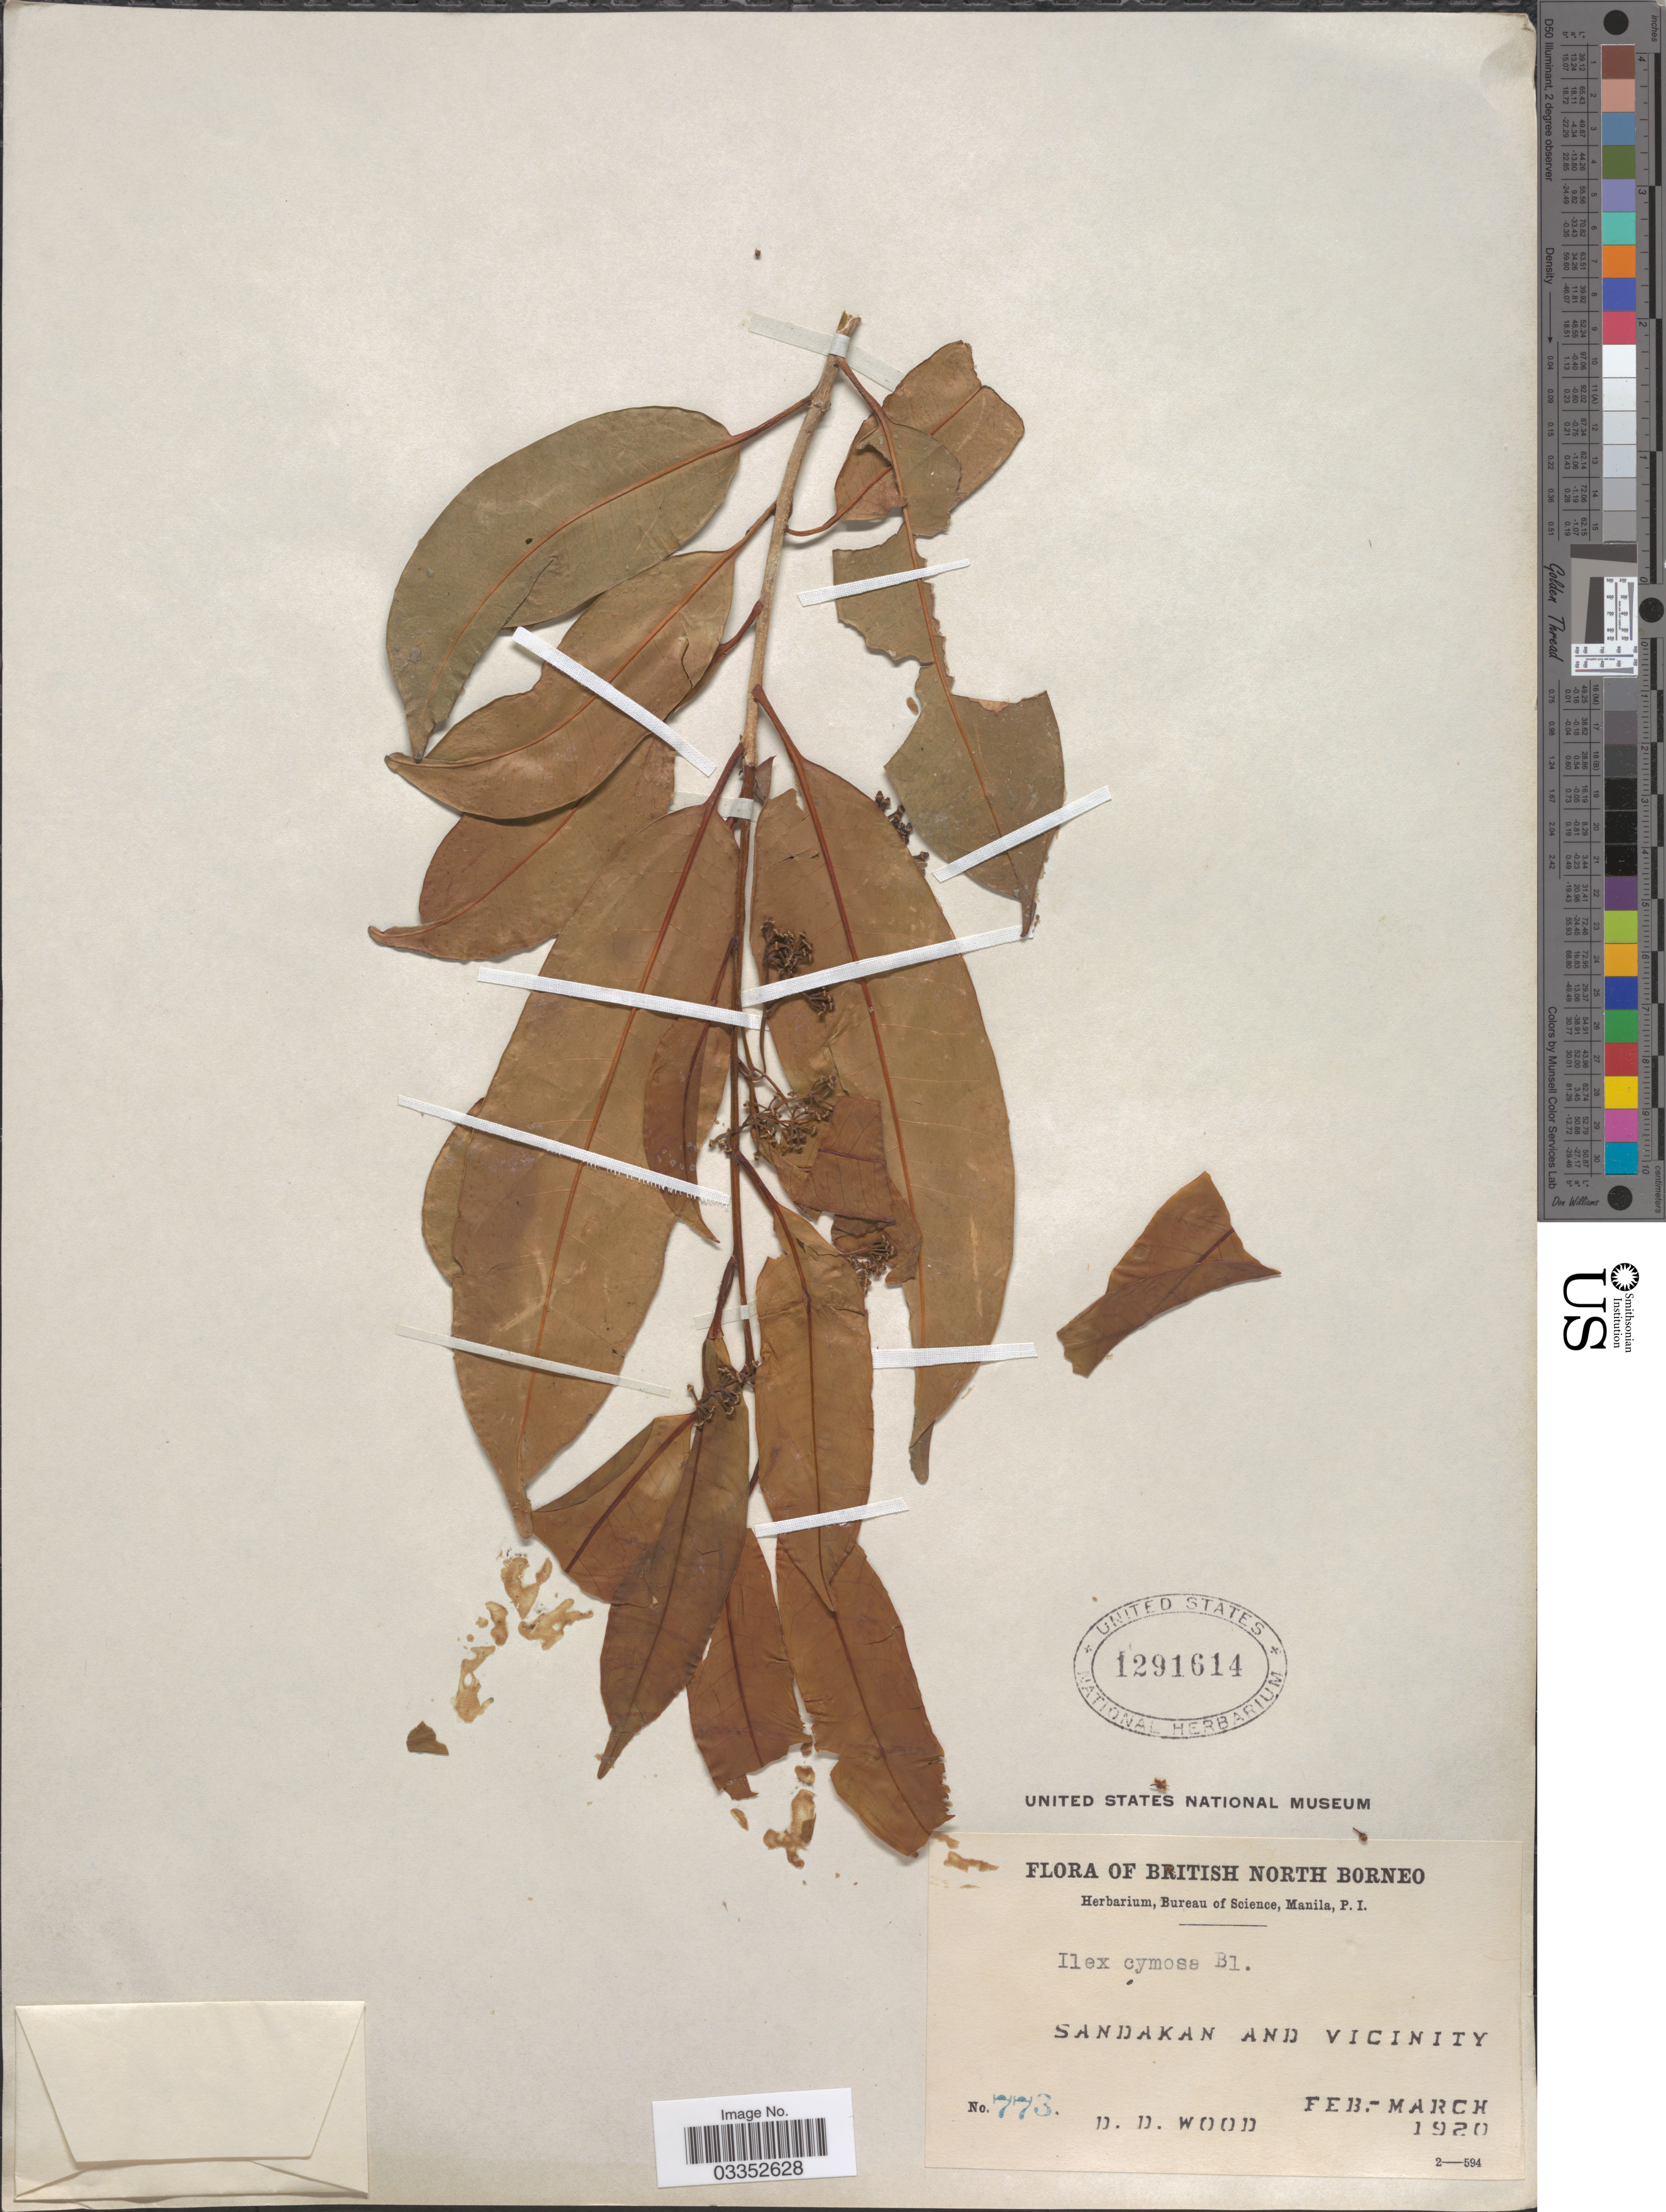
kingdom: Plantae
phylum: Tracheophyta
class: Magnoliopsida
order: Aquifoliales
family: Aquifoliaceae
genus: Ilex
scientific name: Ilex cymosa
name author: Blume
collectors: D. Wood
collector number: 773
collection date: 1920-02/1920-03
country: Malaysia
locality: British North Borneo. Sandakan and vicinity.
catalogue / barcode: US 1291614